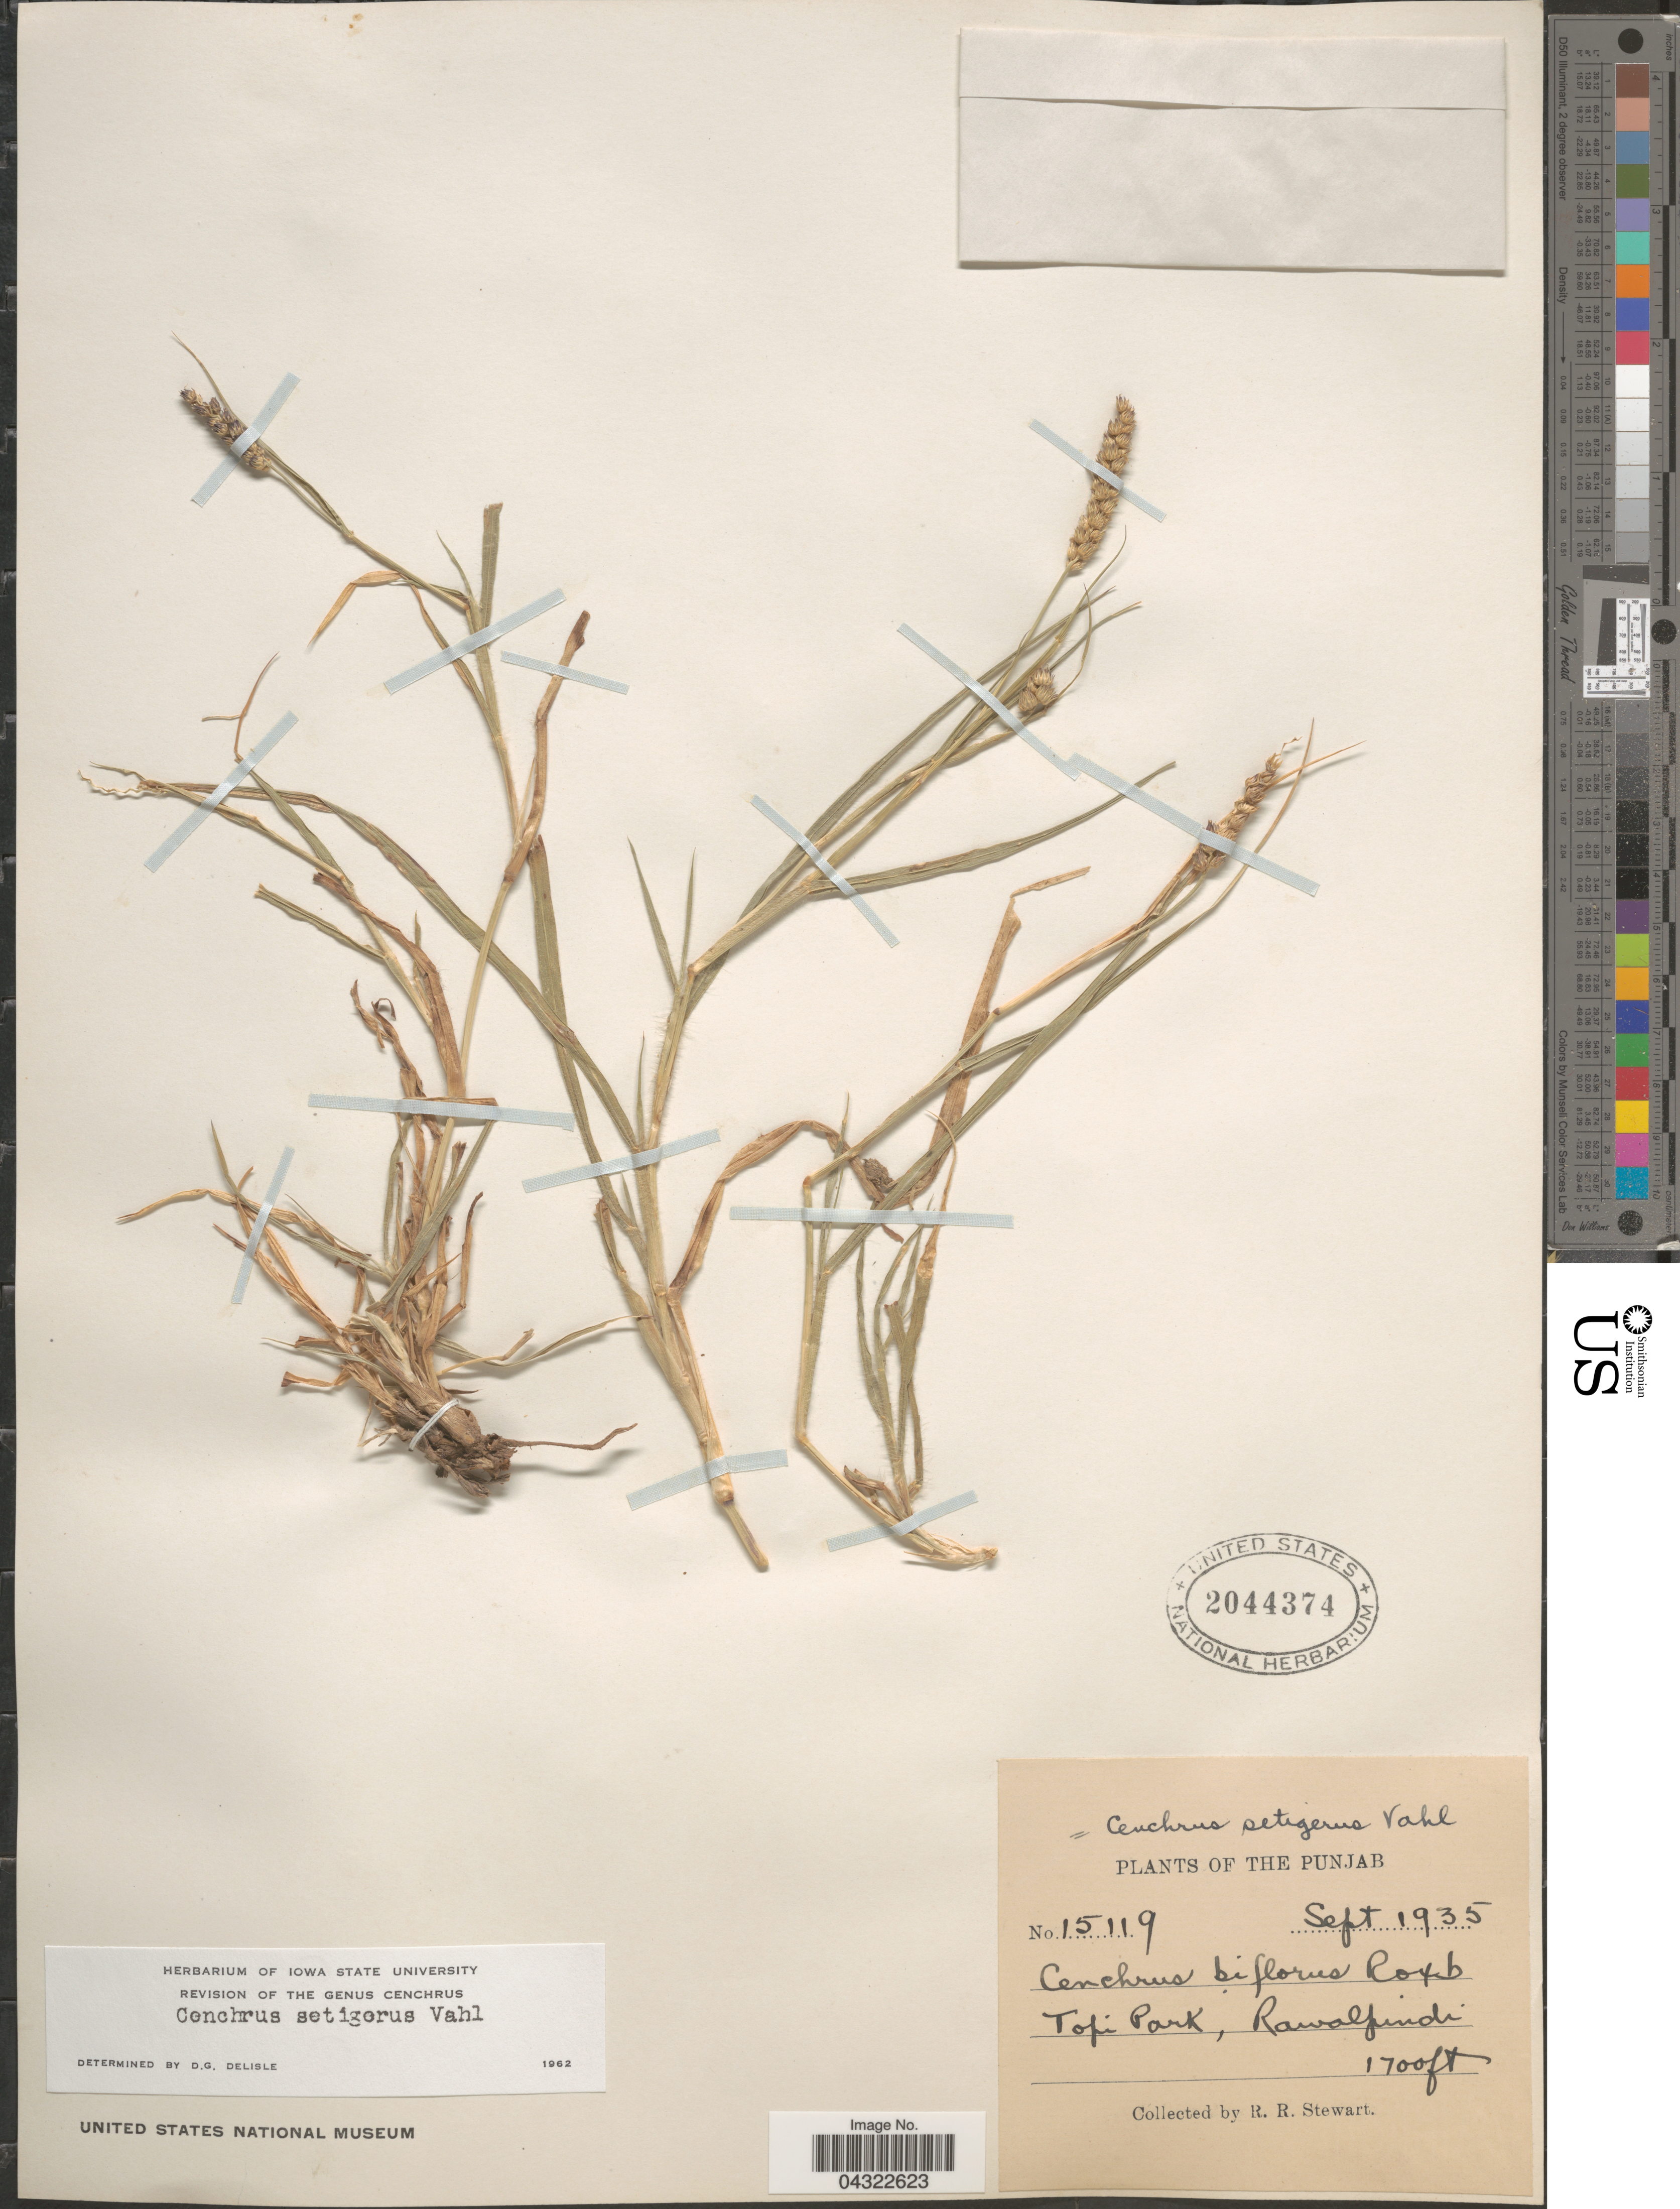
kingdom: Plantae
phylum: Tracheophyta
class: Liliopsida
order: Poales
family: Poaceae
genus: Cenchrus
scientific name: Cenchrus setiger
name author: Vahl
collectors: R. Stewart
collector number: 15119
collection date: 1935-09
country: Pakistan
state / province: Punjab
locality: The Punjab. Topi Park, Rawalpindi.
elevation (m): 518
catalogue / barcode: US 2044374